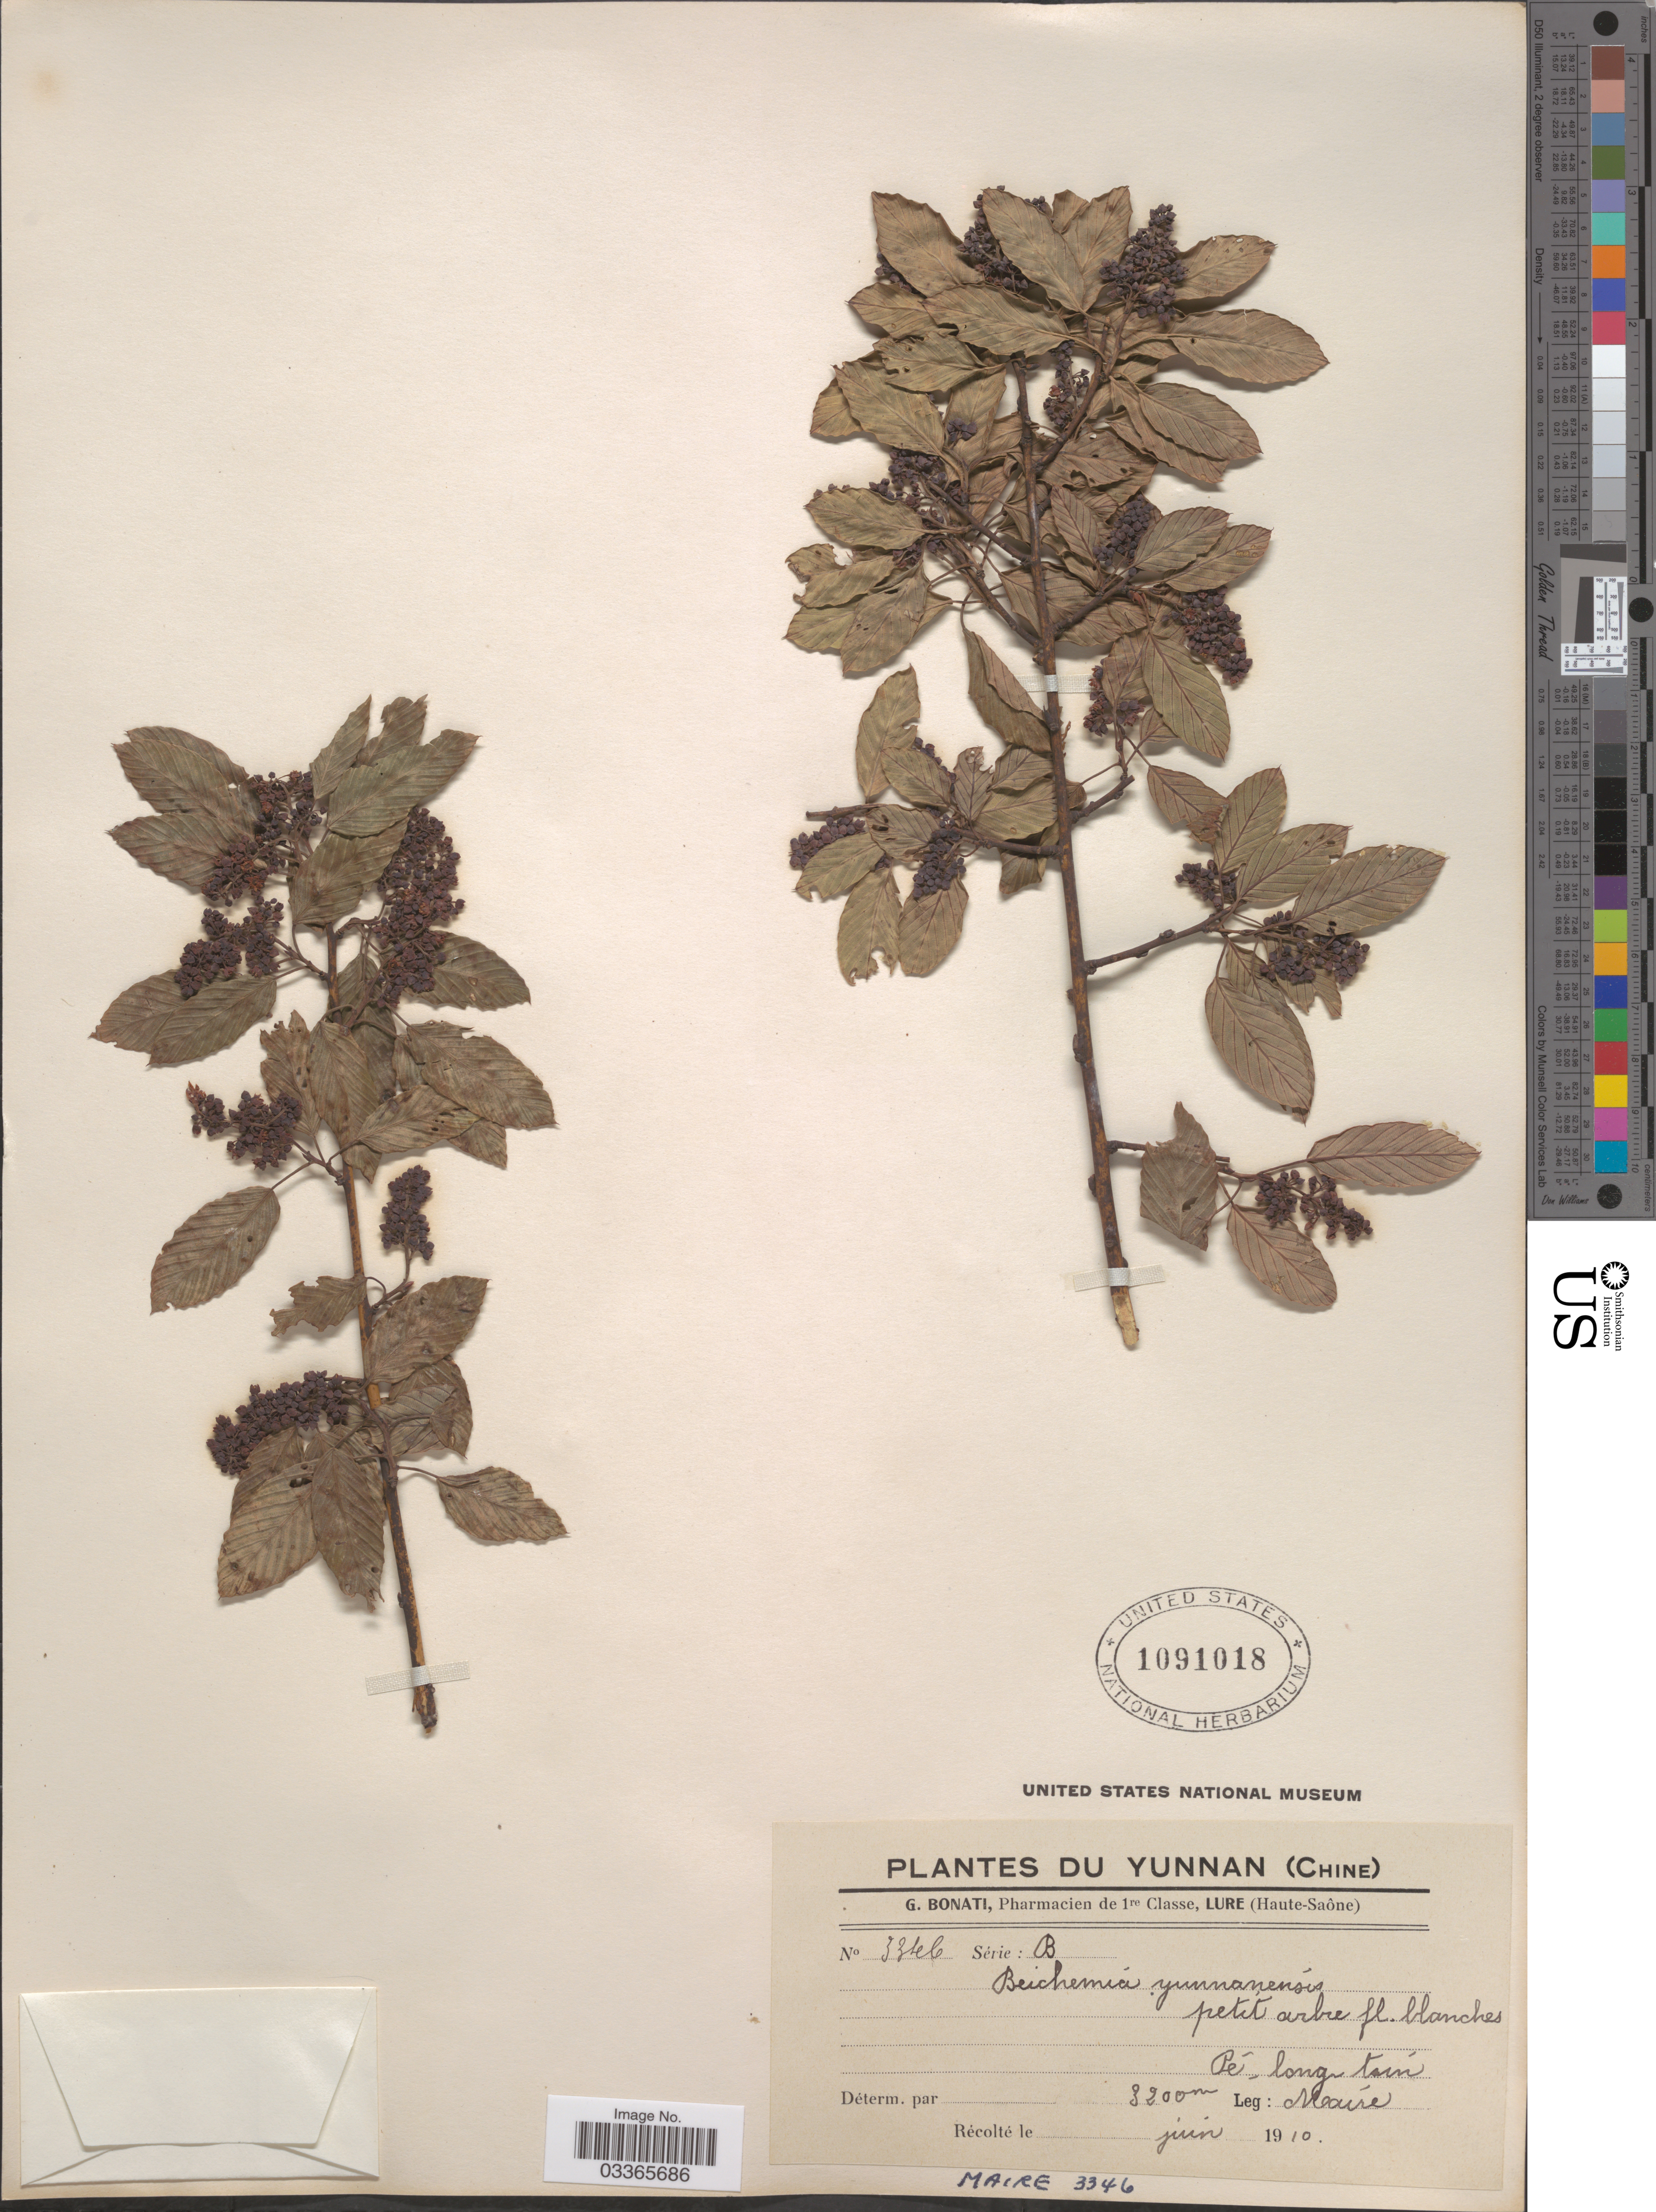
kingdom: Plantae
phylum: Tracheophyta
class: Magnoliopsida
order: Rosales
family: Rhamnaceae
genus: Berchemia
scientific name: Berchemia yunnanensis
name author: (Franch.) Ulbr.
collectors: Maire, --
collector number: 3346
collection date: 1910-06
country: China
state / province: Yunnan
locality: Pé, long tsín.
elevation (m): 3200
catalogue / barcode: US 1091018